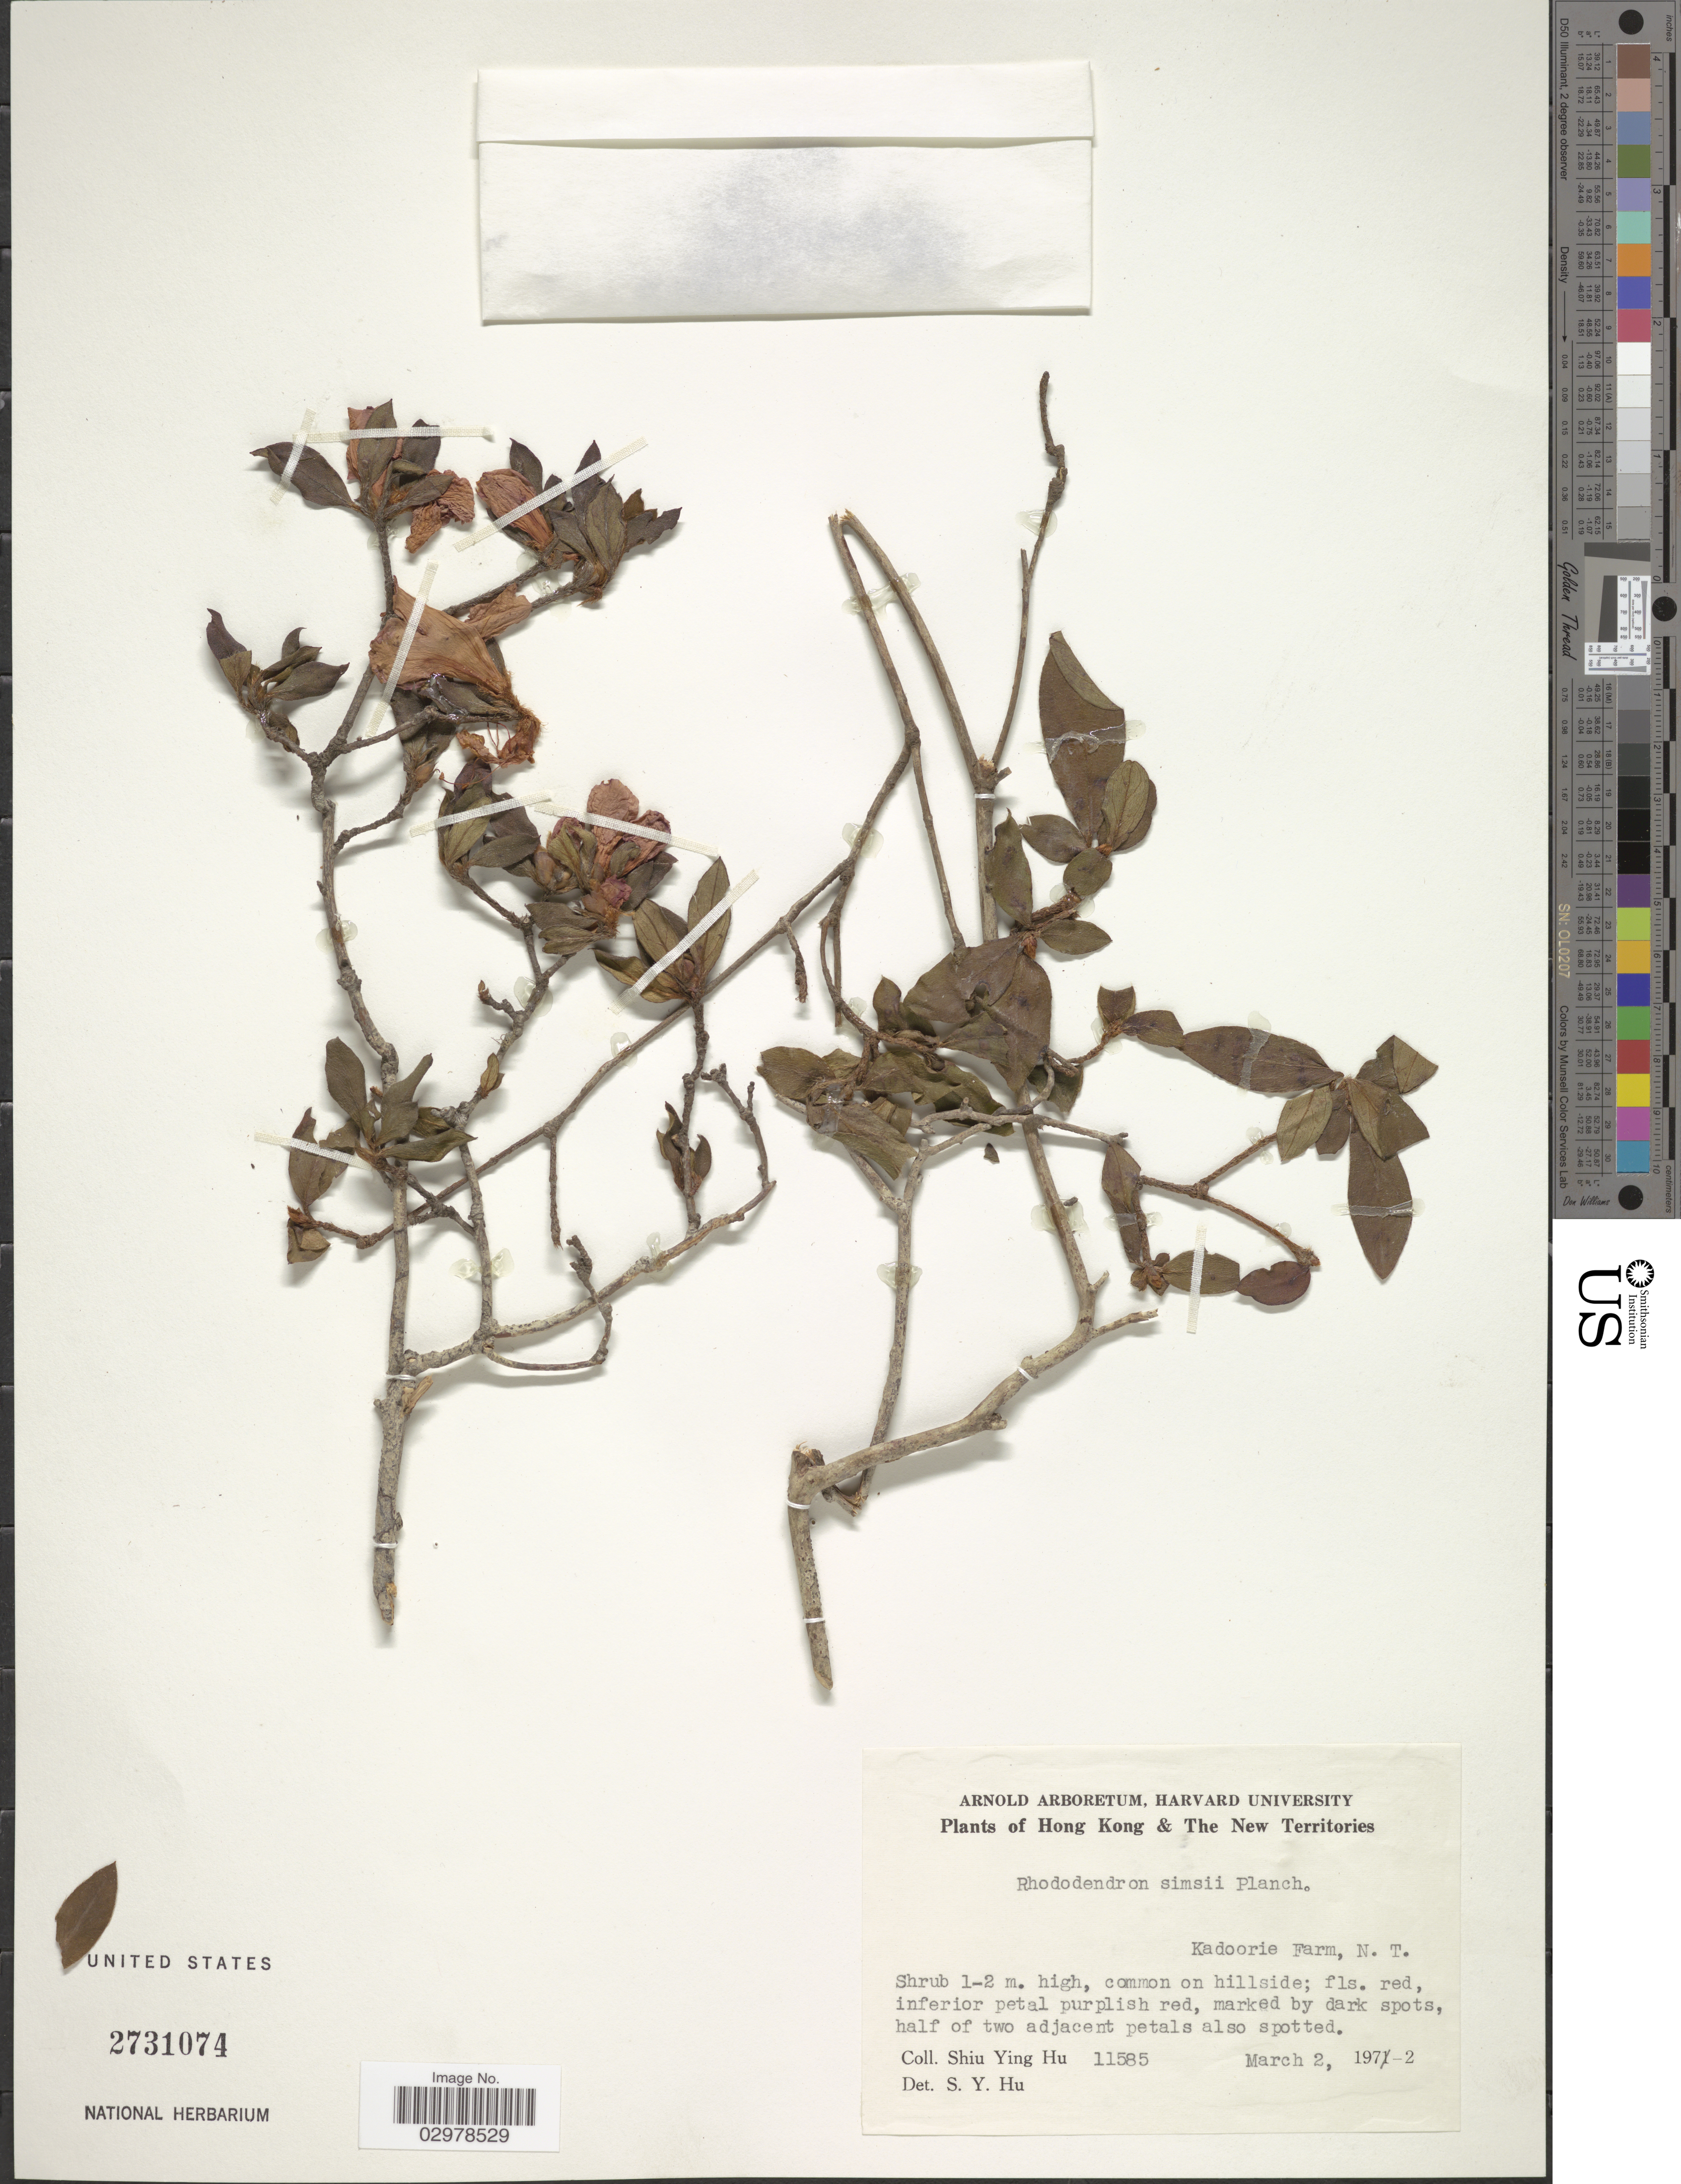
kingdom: Plantae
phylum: Tracheophyta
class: Magnoliopsida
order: Ericales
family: Ericaceae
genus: Rhododendron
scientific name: Rhododendron simsii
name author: Planch.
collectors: S. Y. Hu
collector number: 11585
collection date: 1972-03-02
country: China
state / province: Hong Kong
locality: Hong Kong & The New Territories. Kadoorie Farm, N.T.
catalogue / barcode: US 2731074